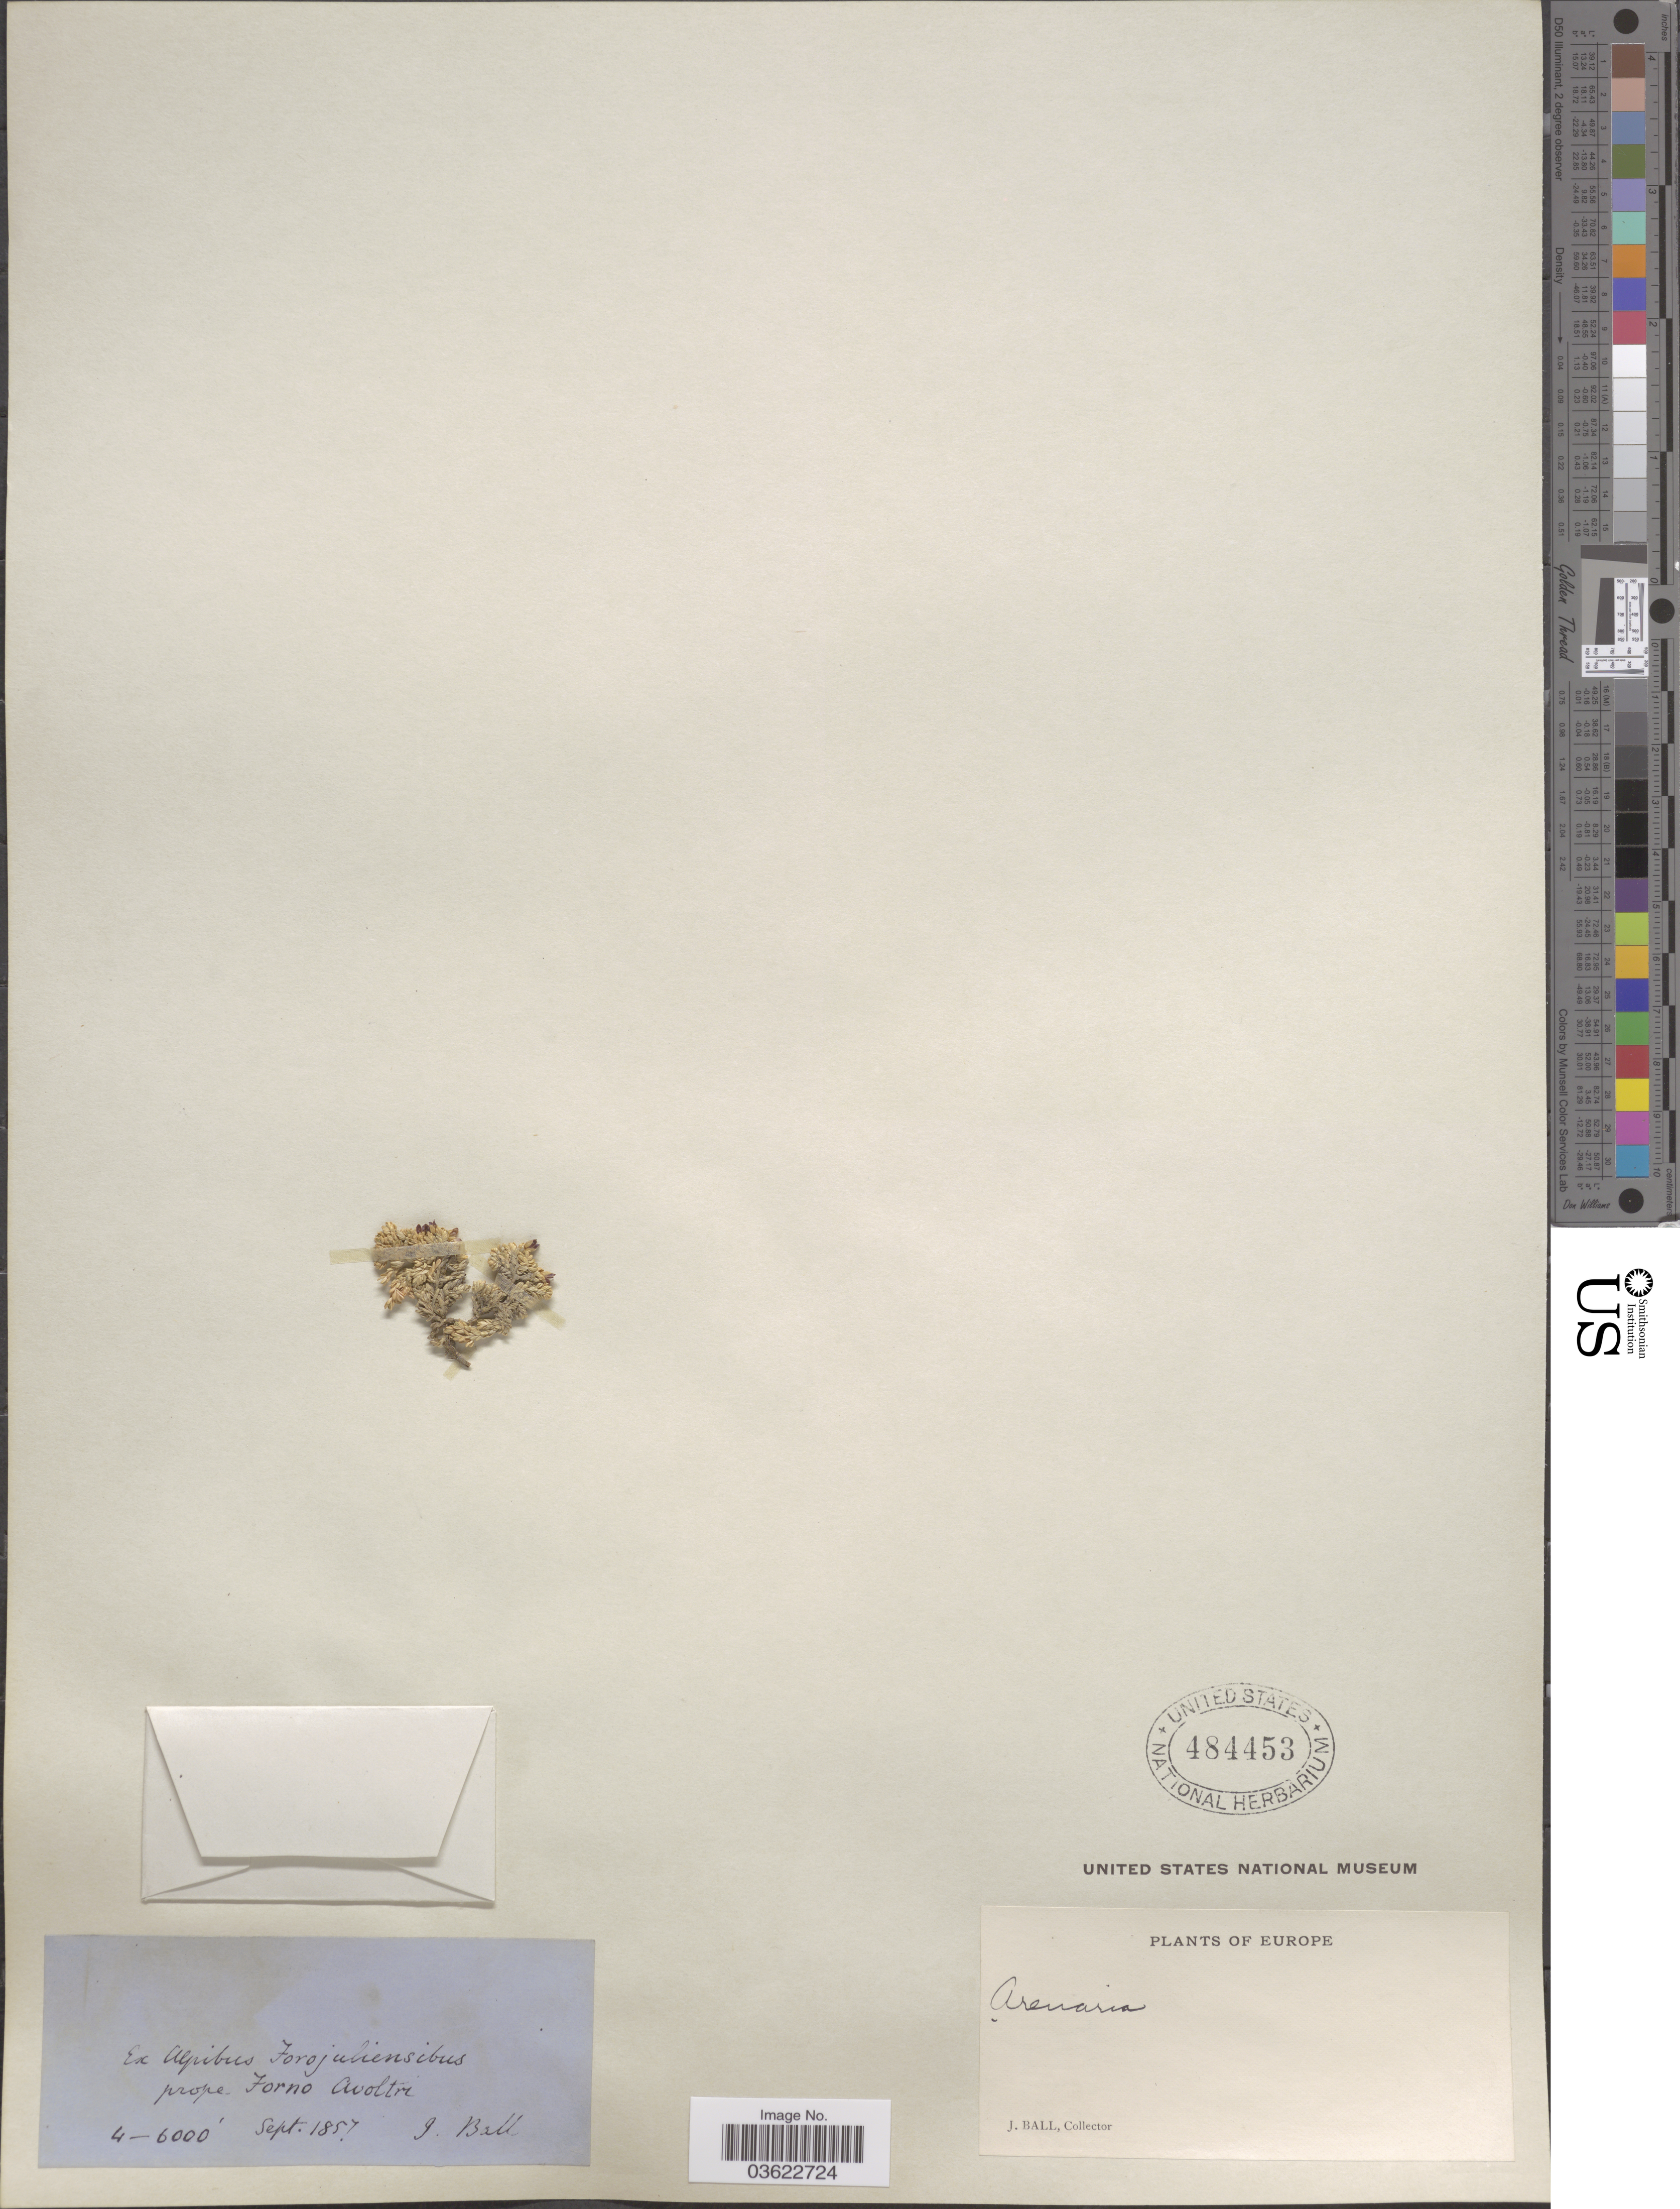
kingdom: Plantae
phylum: Tracheophyta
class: Magnoliopsida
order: Caryophyllales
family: Caryophyllaceae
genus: Arenaria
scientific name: Arenaria sp.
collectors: J. Ball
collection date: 1857-09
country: Italy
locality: Europe. Ex Alpibus Forojuliensibus prope Forno Avoltri.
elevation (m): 1219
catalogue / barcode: US 484453